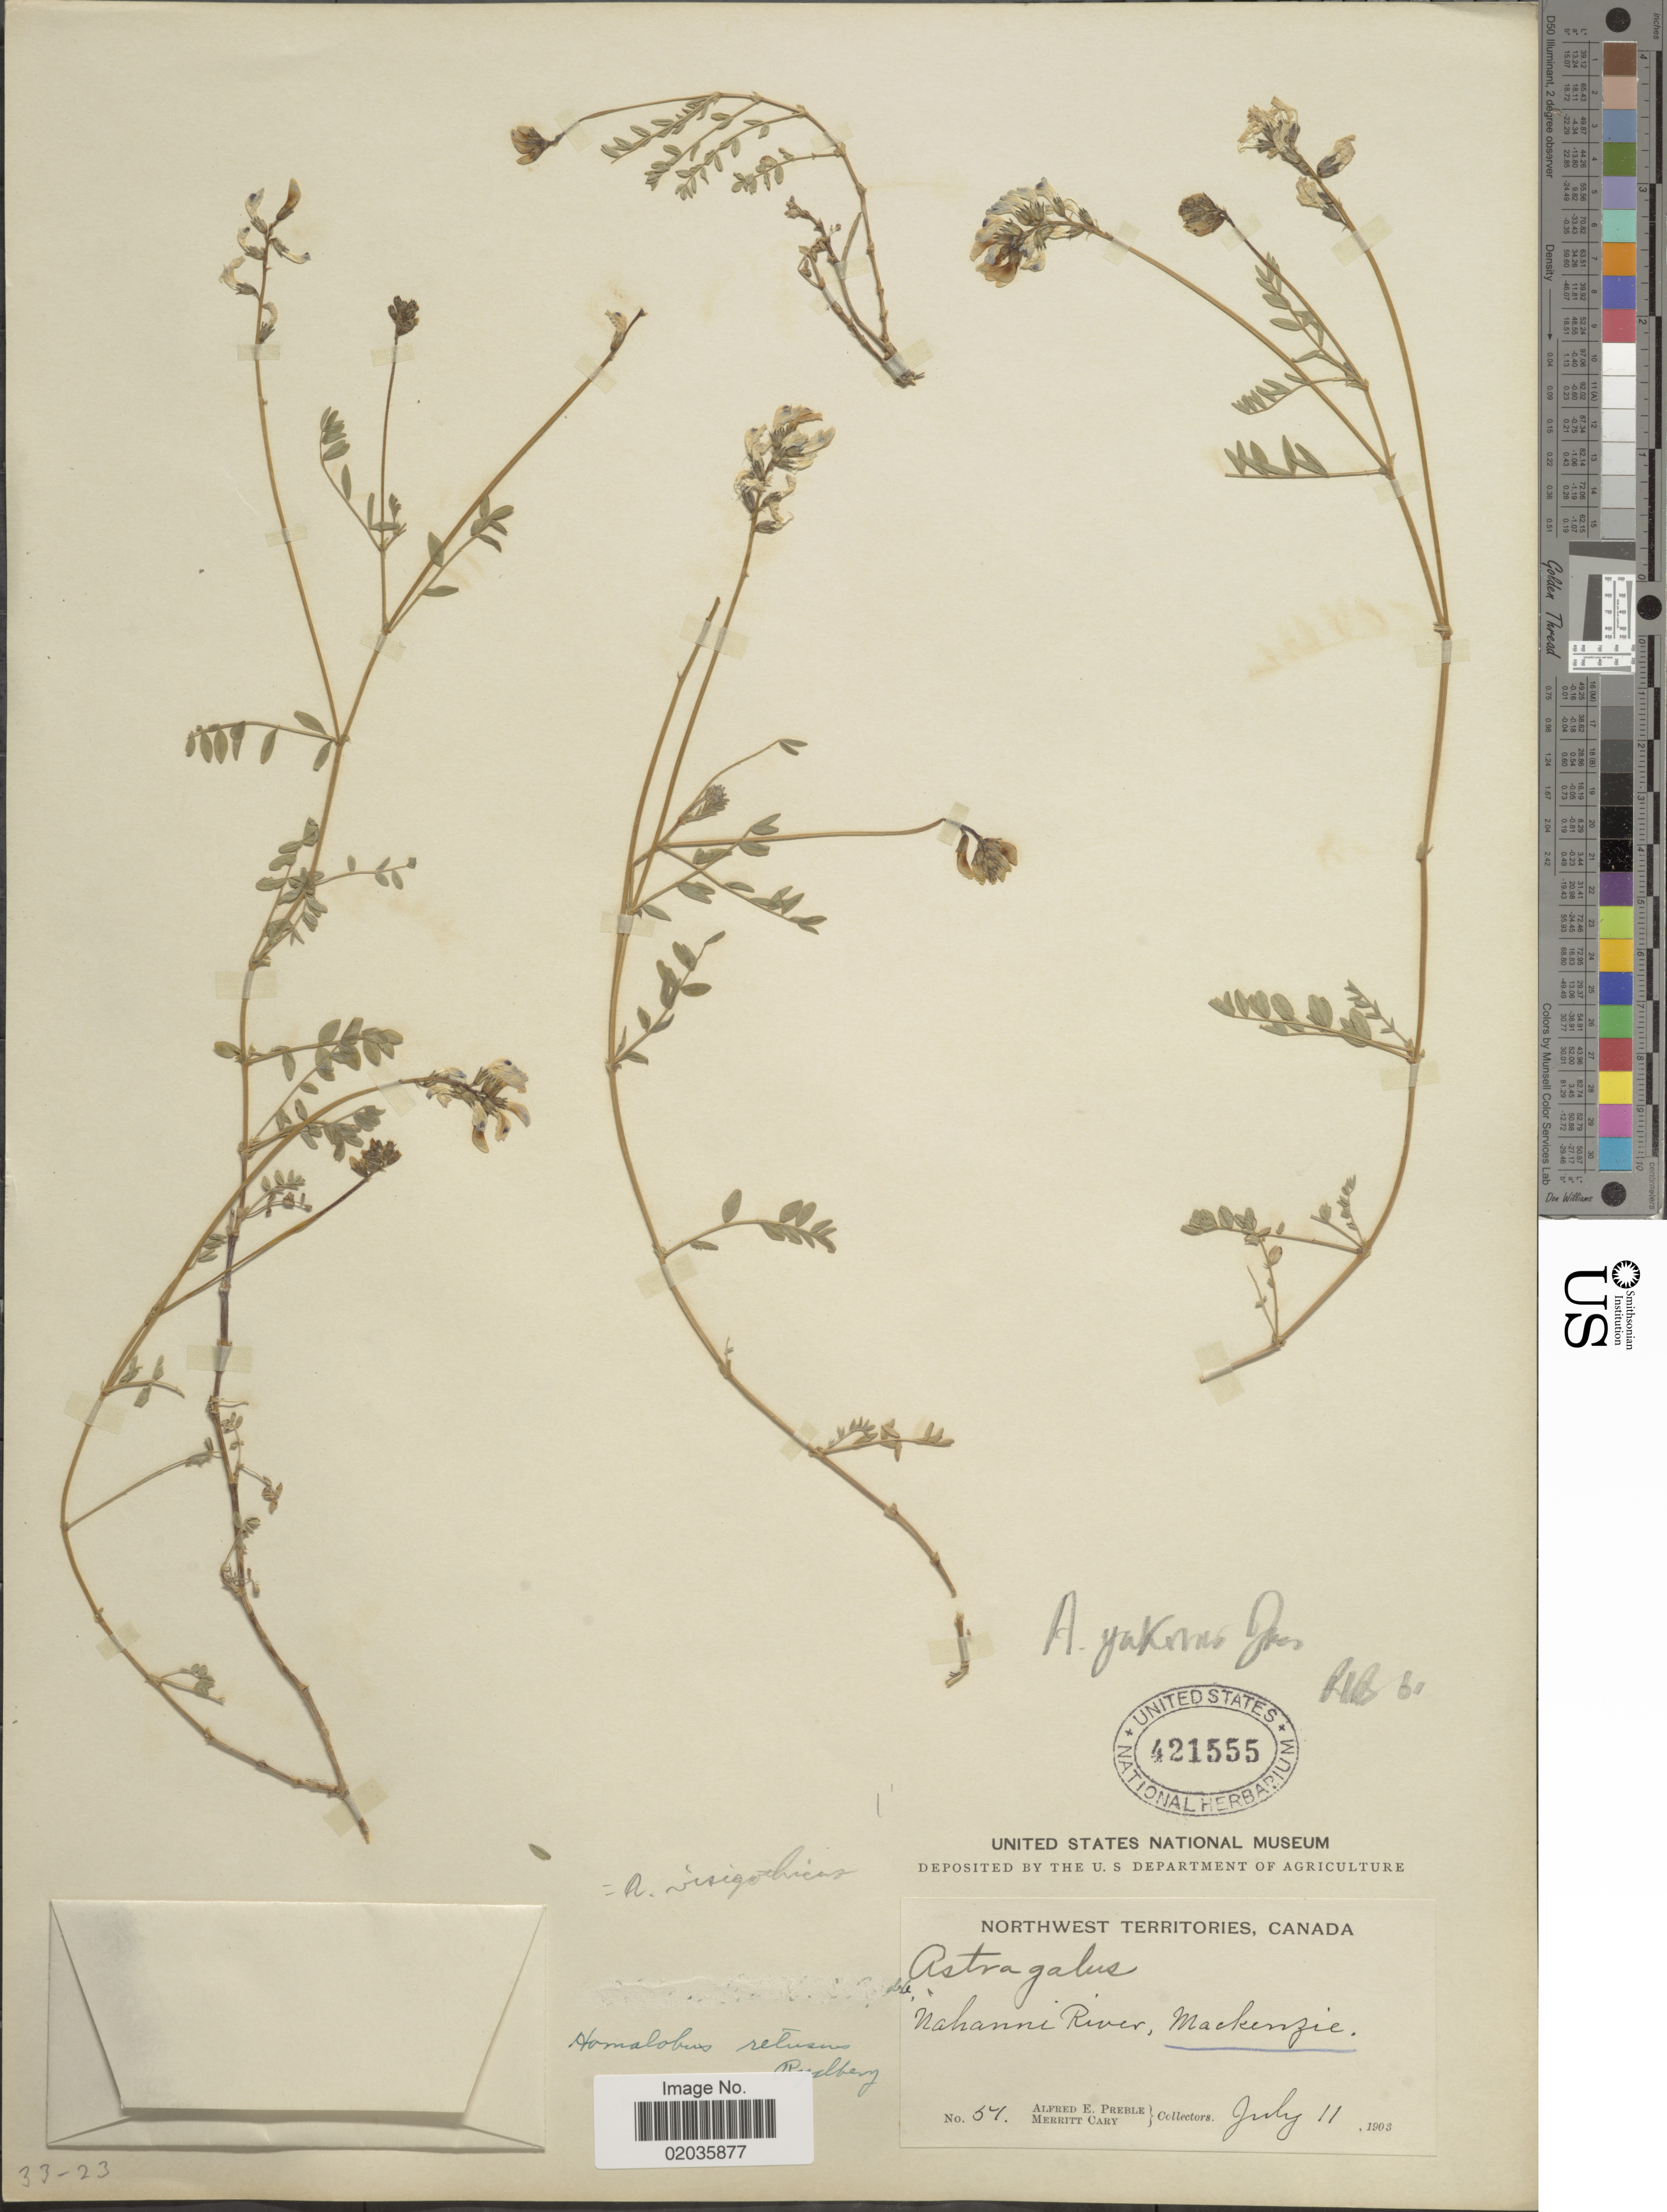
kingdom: Plantae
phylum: Tracheophyta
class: Magnoliopsida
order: Fabales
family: Fabaceae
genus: Astragalus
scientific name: Astragalus yukonis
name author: M.E. Jones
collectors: A. Preble & M. Cary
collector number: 54*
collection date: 1903-07-11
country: Australia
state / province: Northern Territory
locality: Nahanni River, Mackenzie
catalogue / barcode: US 421555